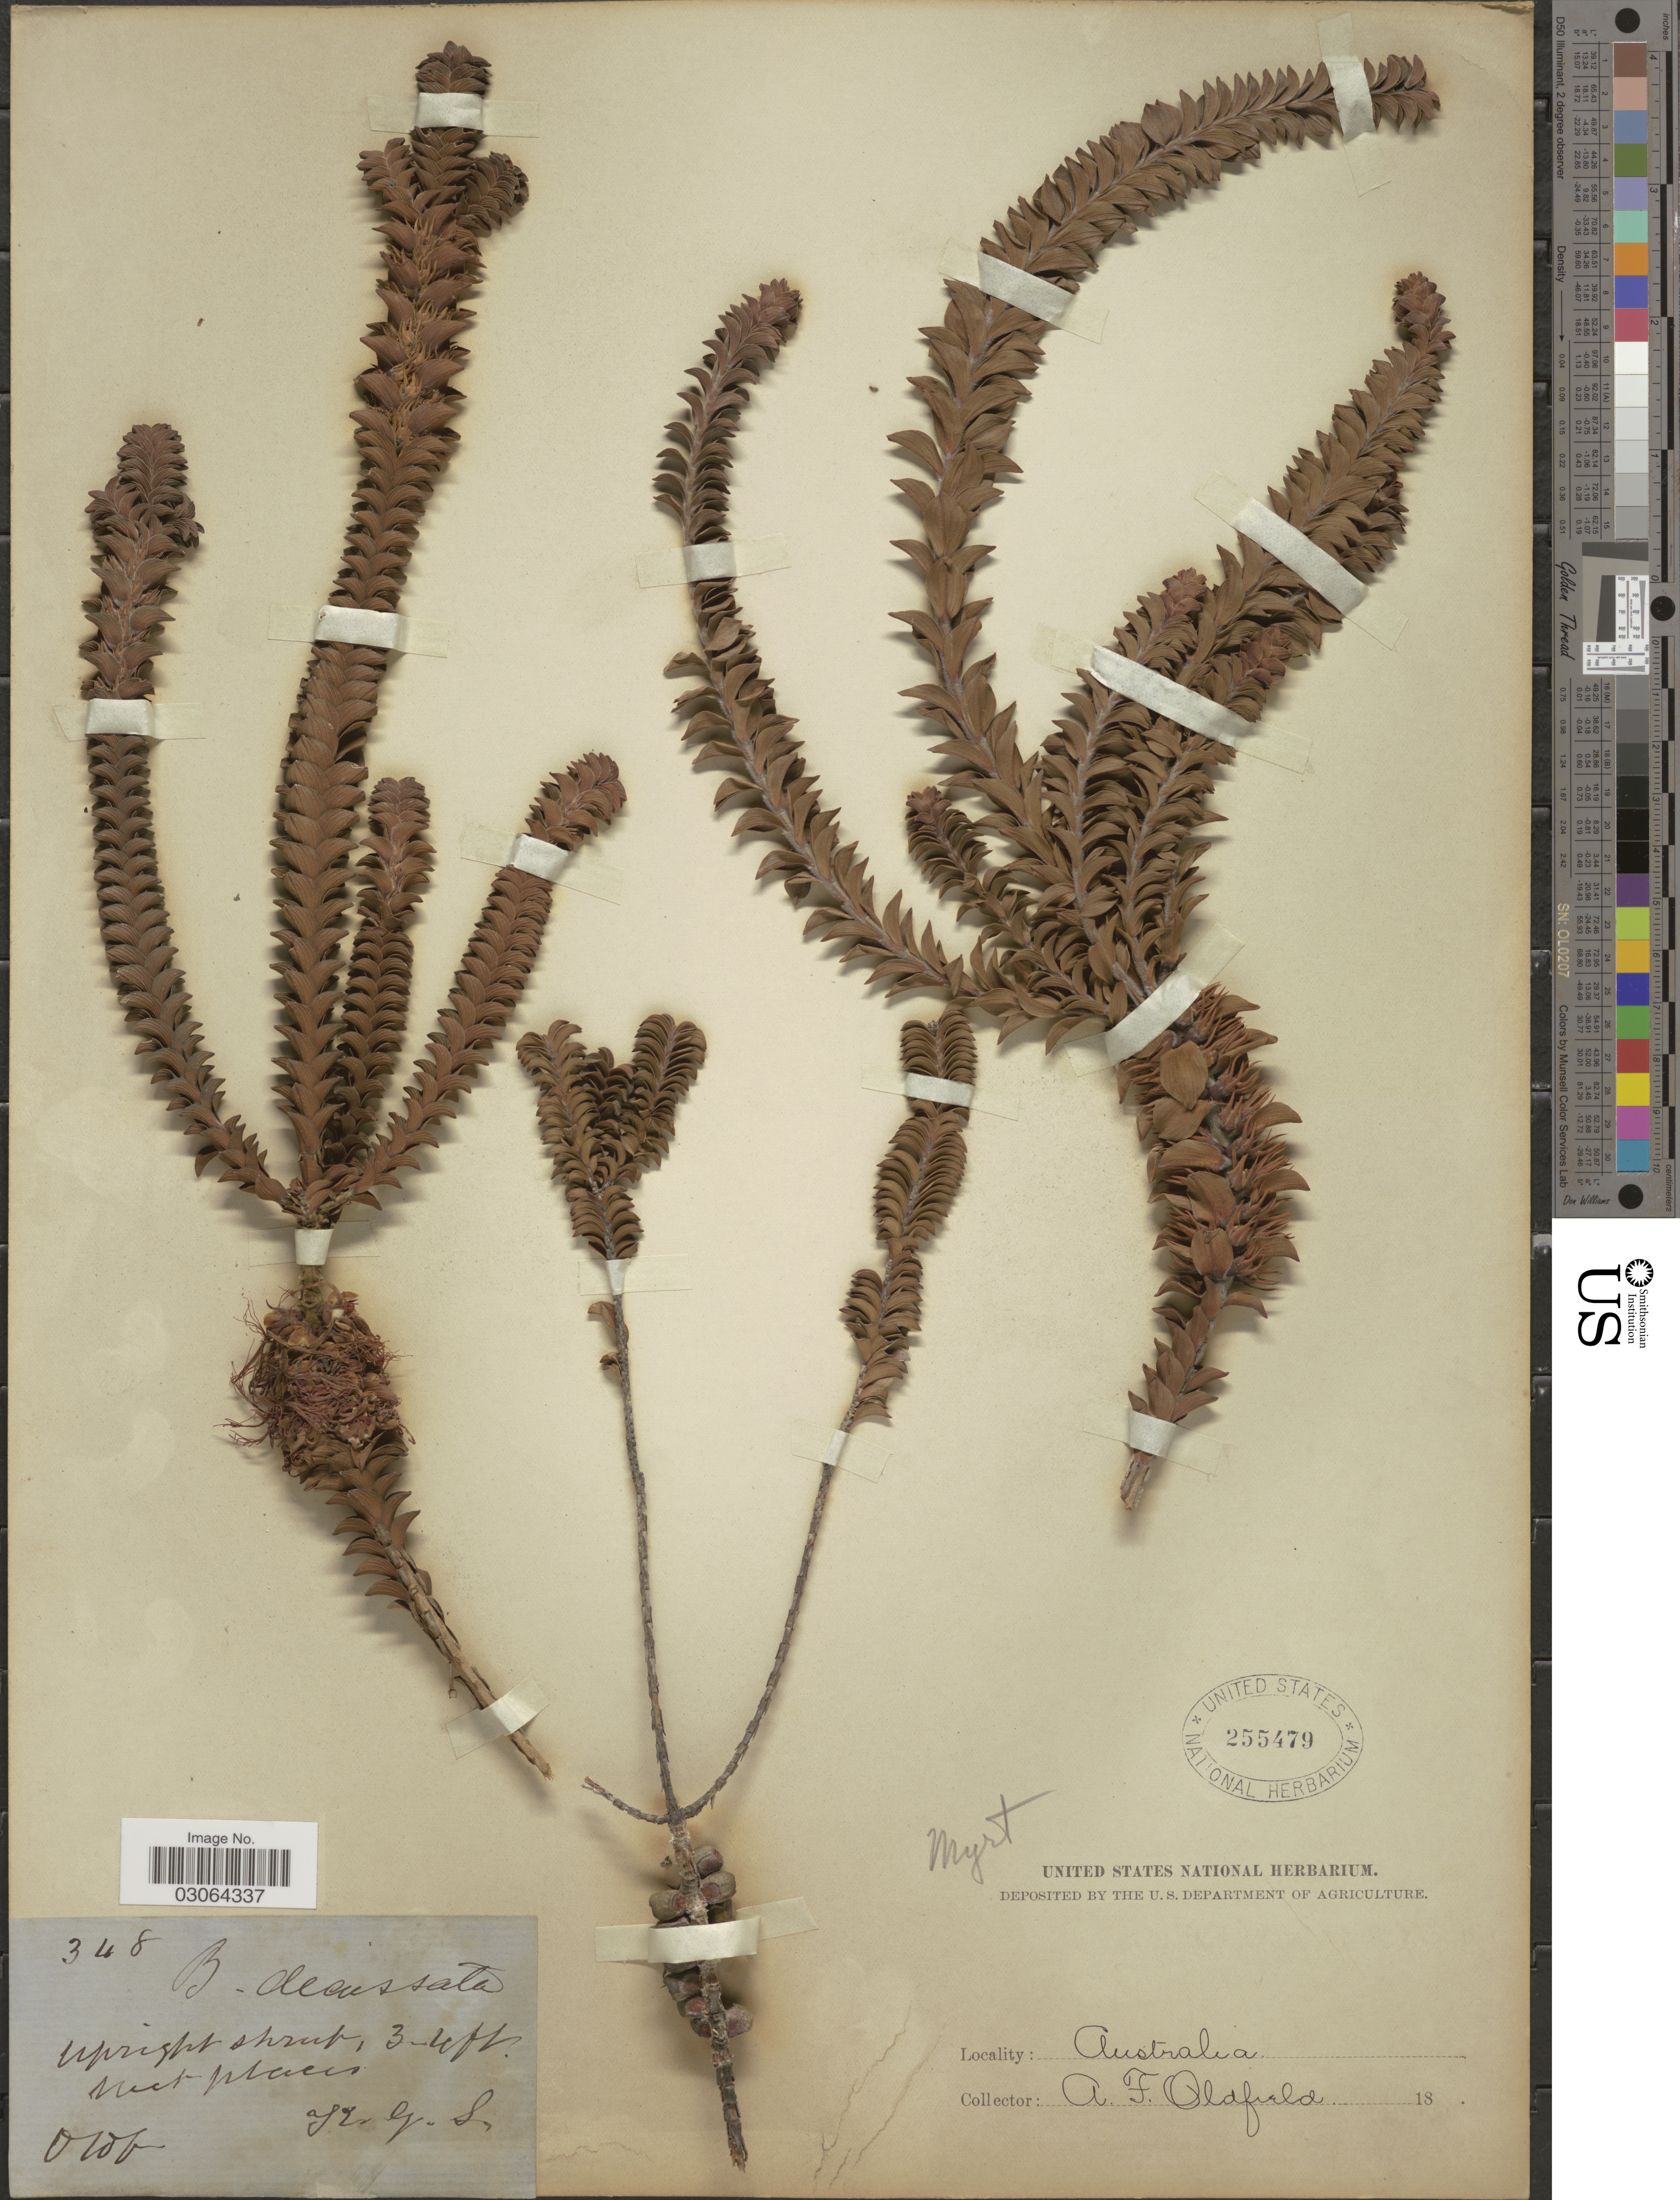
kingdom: Plantae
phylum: Tracheophyta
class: Magnoliopsida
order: Myrtales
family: Myrtaceae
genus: Beaufortia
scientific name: Beaufortia decussata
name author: R. Br.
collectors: A. Oldfield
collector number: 348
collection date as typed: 18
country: Australia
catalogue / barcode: US 255479